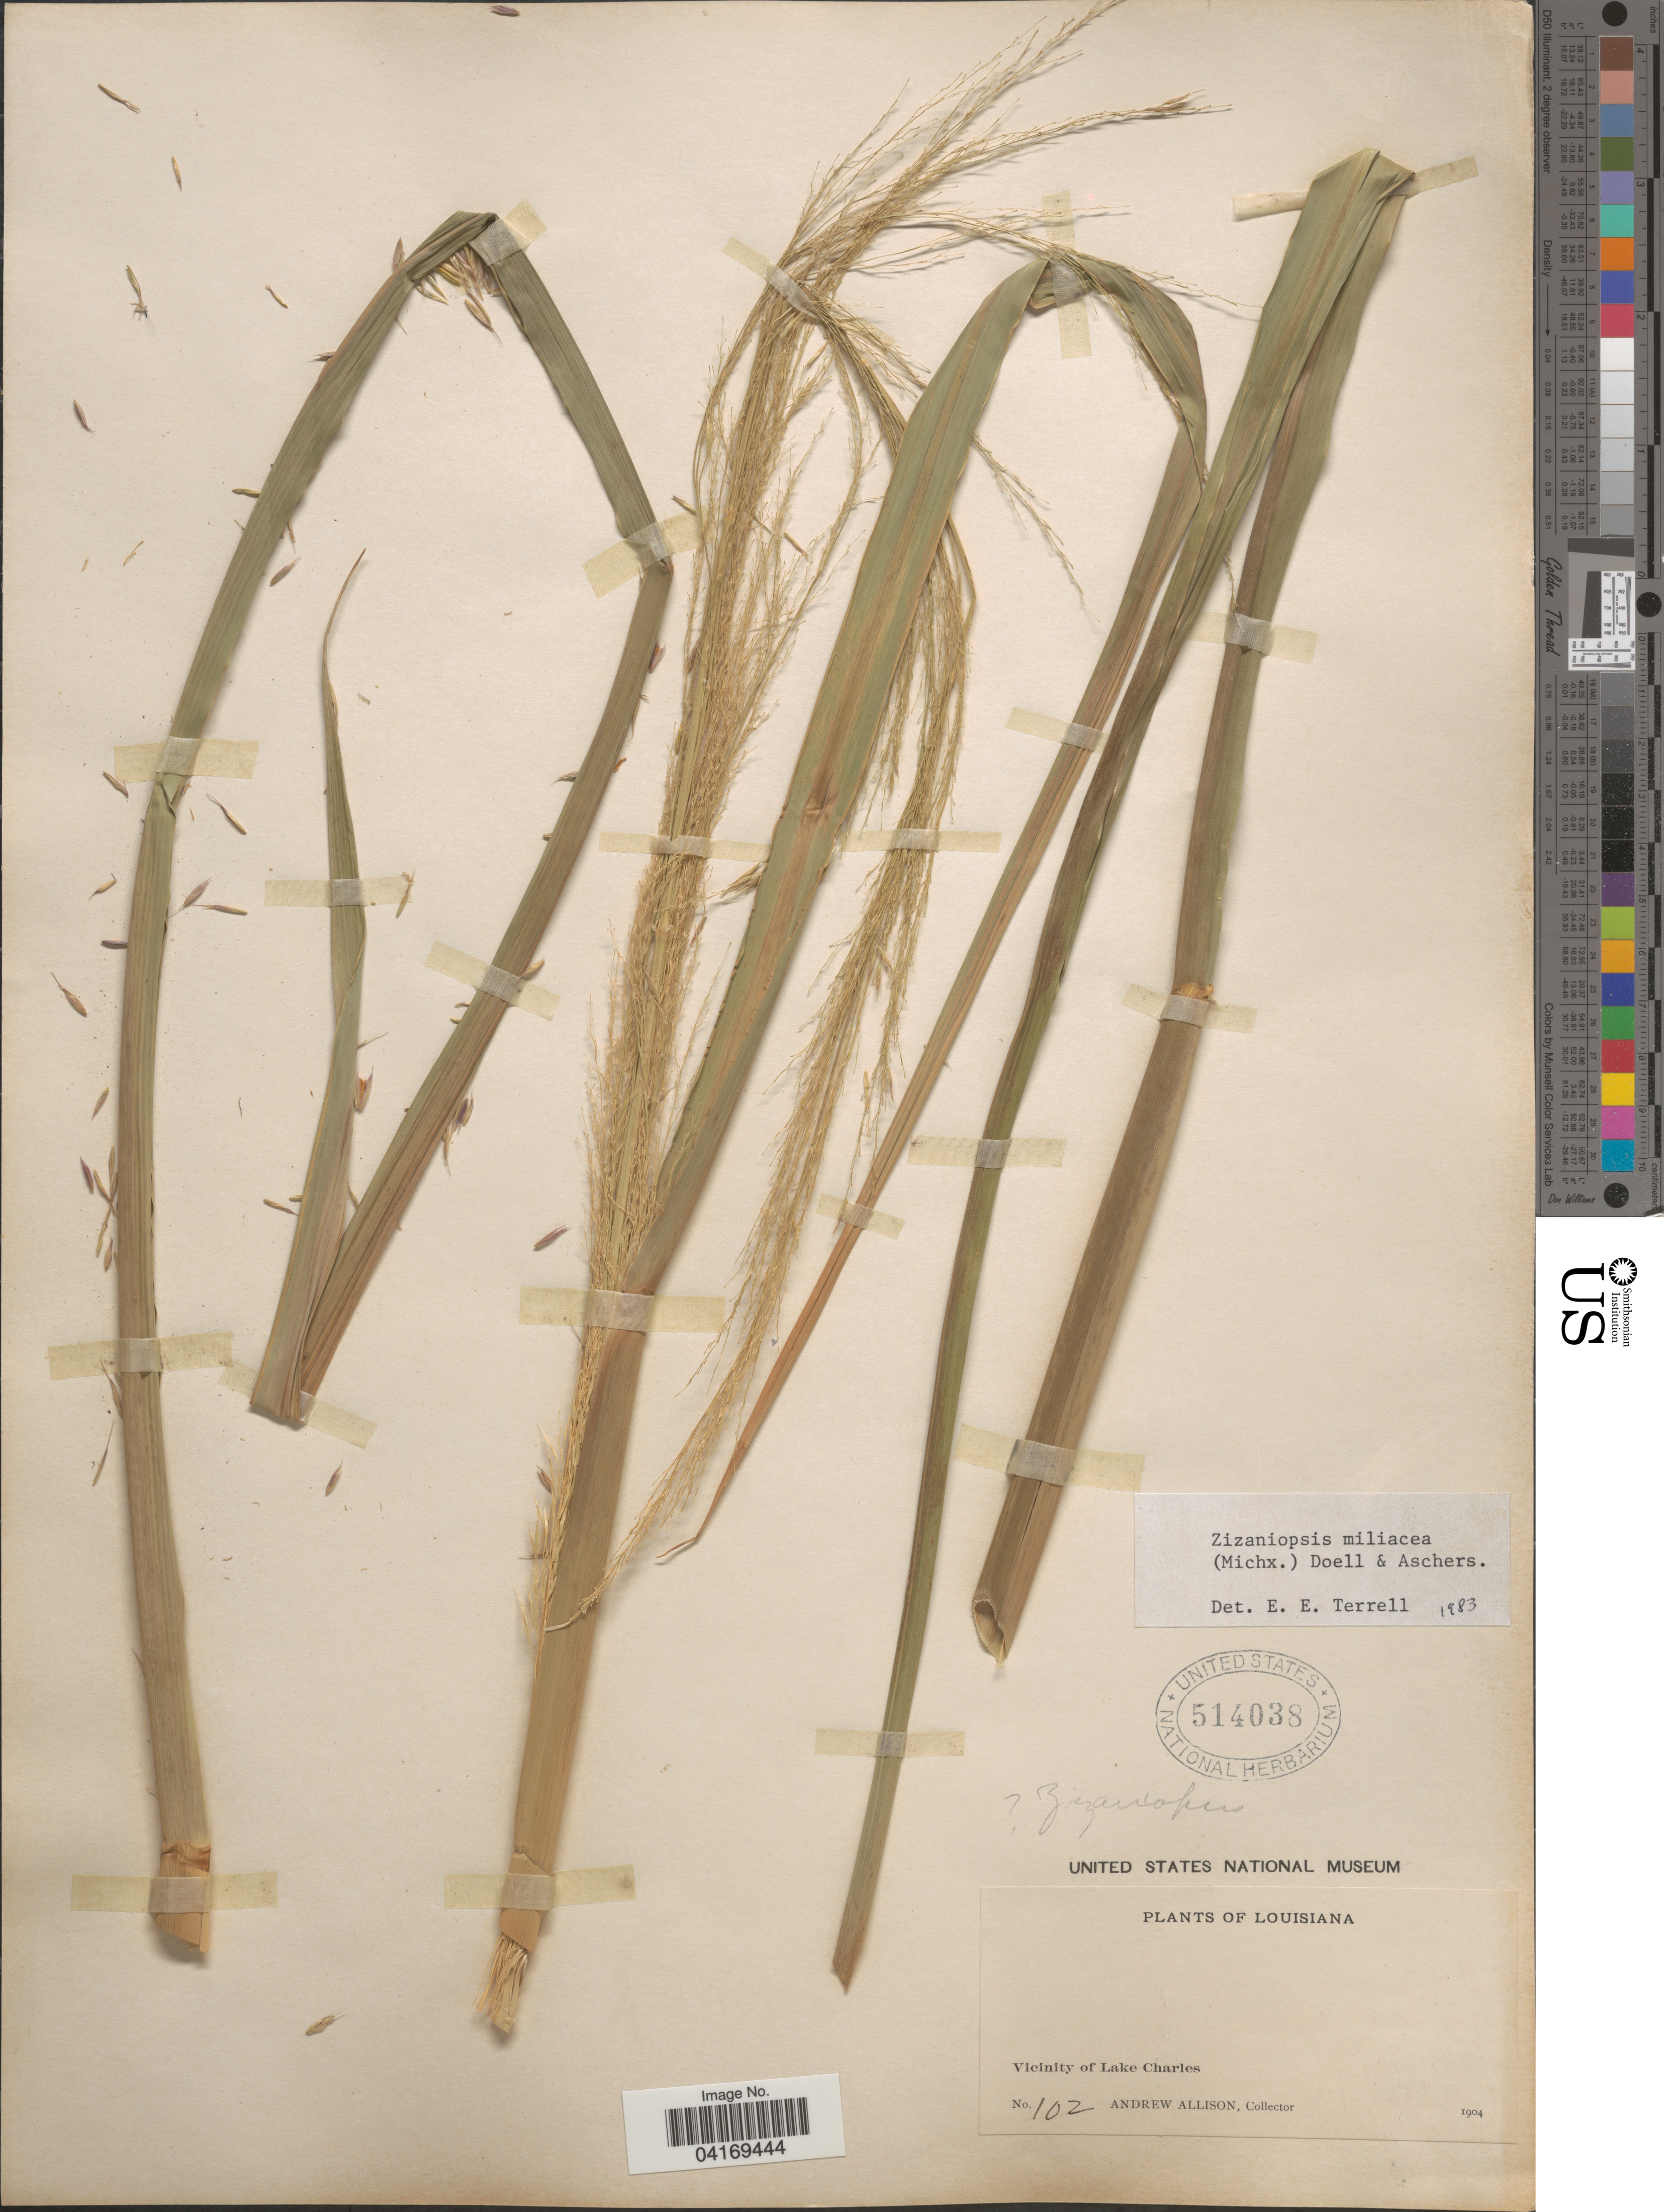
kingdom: Plantae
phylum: Tracheophyta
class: Liliopsida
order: Poales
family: Poaceae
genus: Zizaniopsis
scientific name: Zizaniopsis miliacea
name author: (Michx.) Döll & Asch.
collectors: A. Allison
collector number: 102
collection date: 1904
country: United States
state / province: Louisiana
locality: Vicinity of Lake Charles.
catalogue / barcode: US 514038